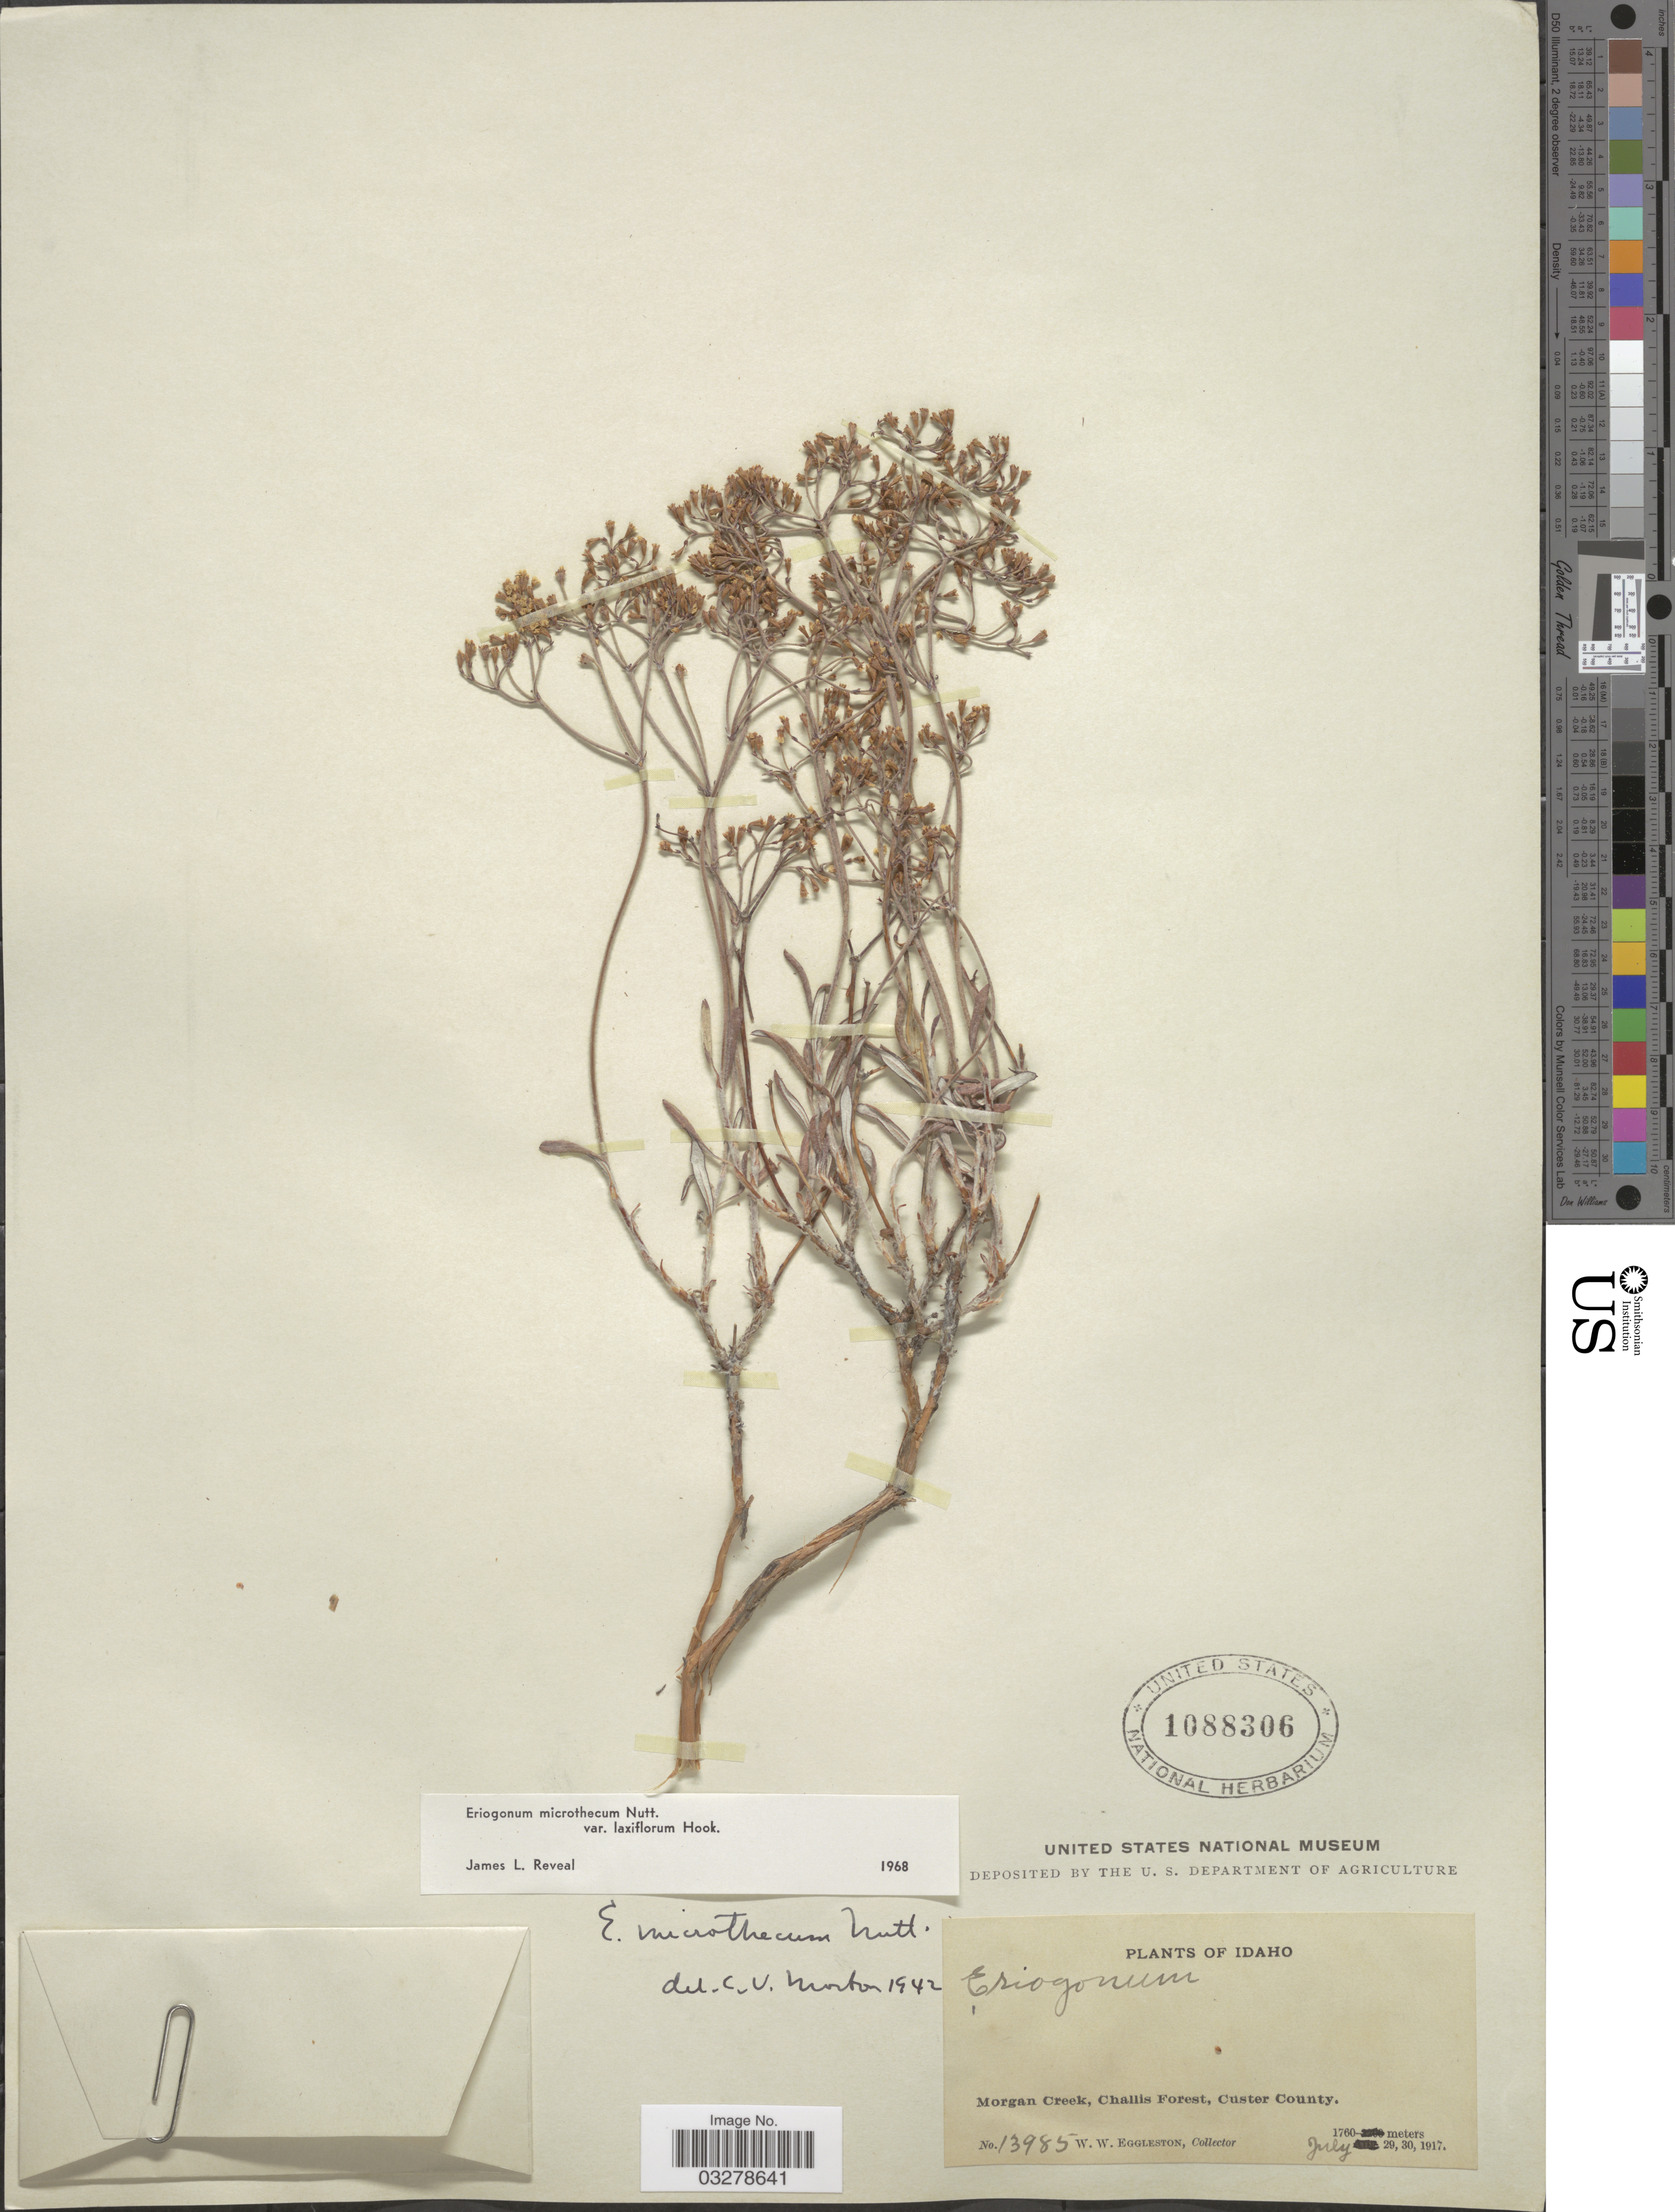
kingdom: Plantae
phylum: Tracheophyta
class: Magnoliopsida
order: Caryophyllales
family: Polygonaceae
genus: Eriogonum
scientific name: Eriogonum microtheca var. laxiflorum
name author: Hook.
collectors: W. W. Eggleston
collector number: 13985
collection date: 1917-07-29/1917-07-30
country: United States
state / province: Idaho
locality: Morgan Creek, Challis Forest, Custer County.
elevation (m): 1760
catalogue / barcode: US 1088306